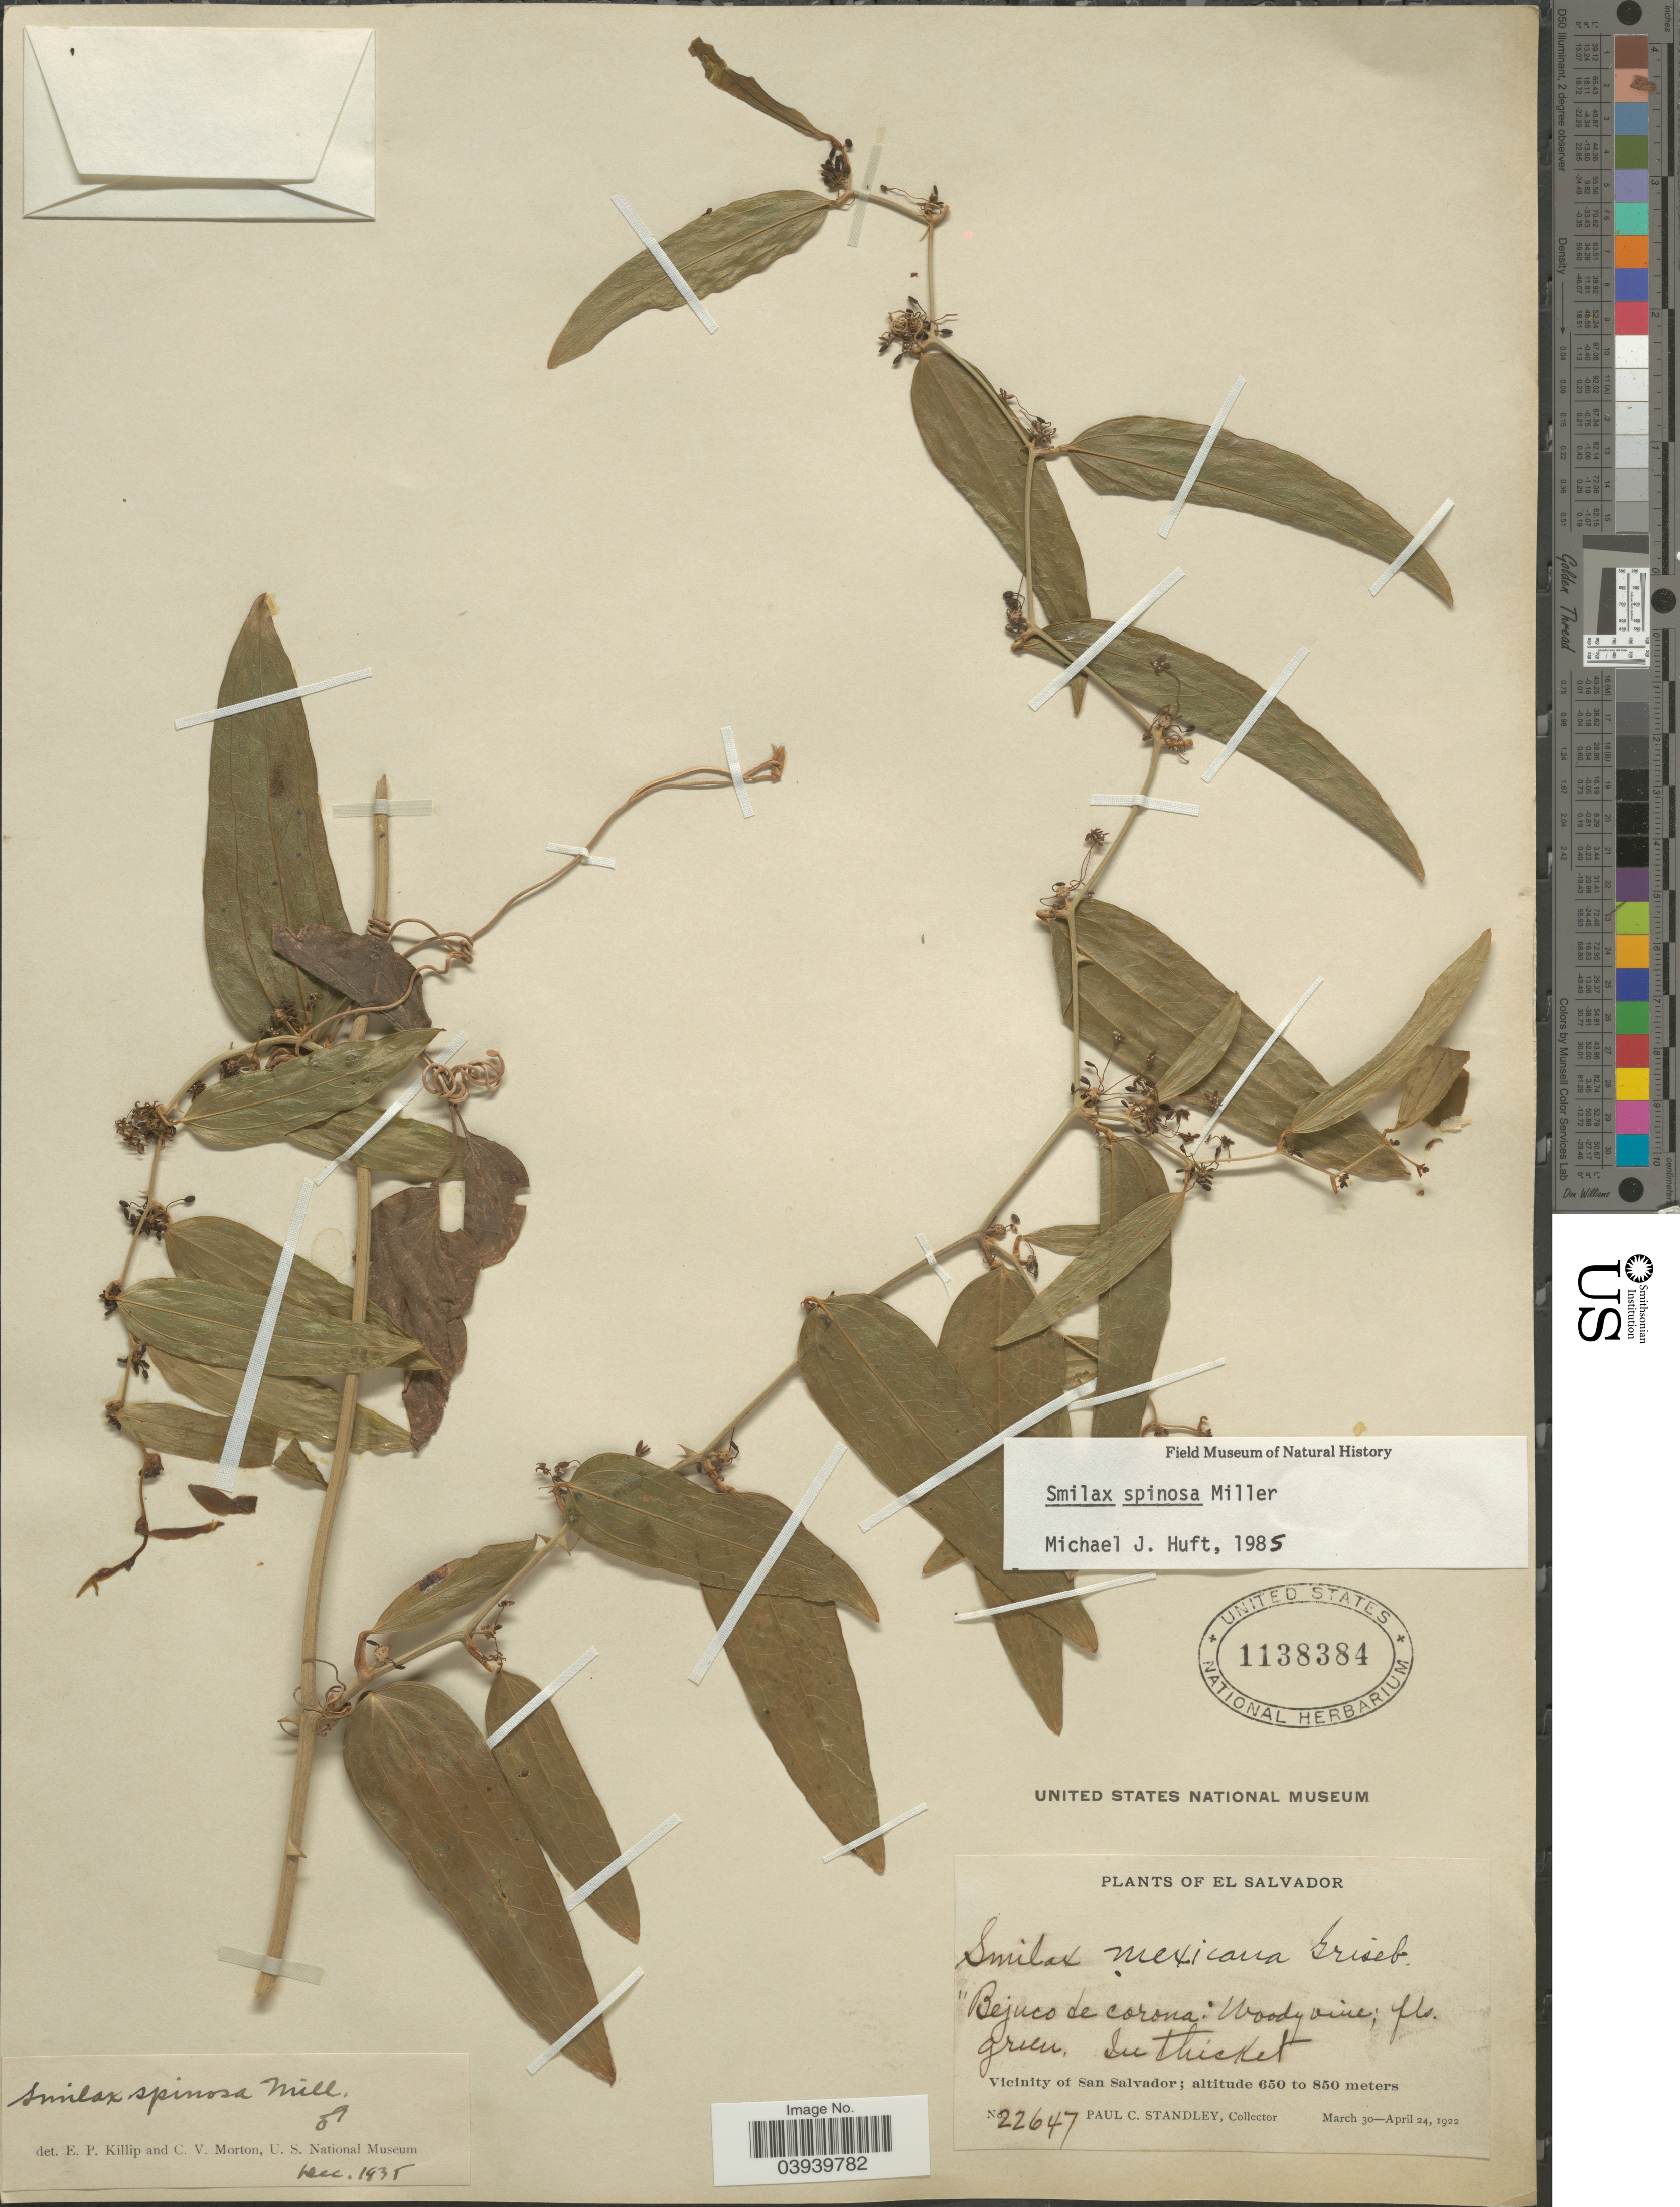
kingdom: Plantae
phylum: Tracheophyta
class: Liliopsida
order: Liliales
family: Smilacaceae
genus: Smilax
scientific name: Smilax spinosa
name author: Mill.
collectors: P. C. Standley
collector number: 22647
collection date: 1922-03-30/1922-04-24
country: El Salvador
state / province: San Salvador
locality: Vicinity of San Salvador.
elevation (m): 650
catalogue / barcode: US 1138384